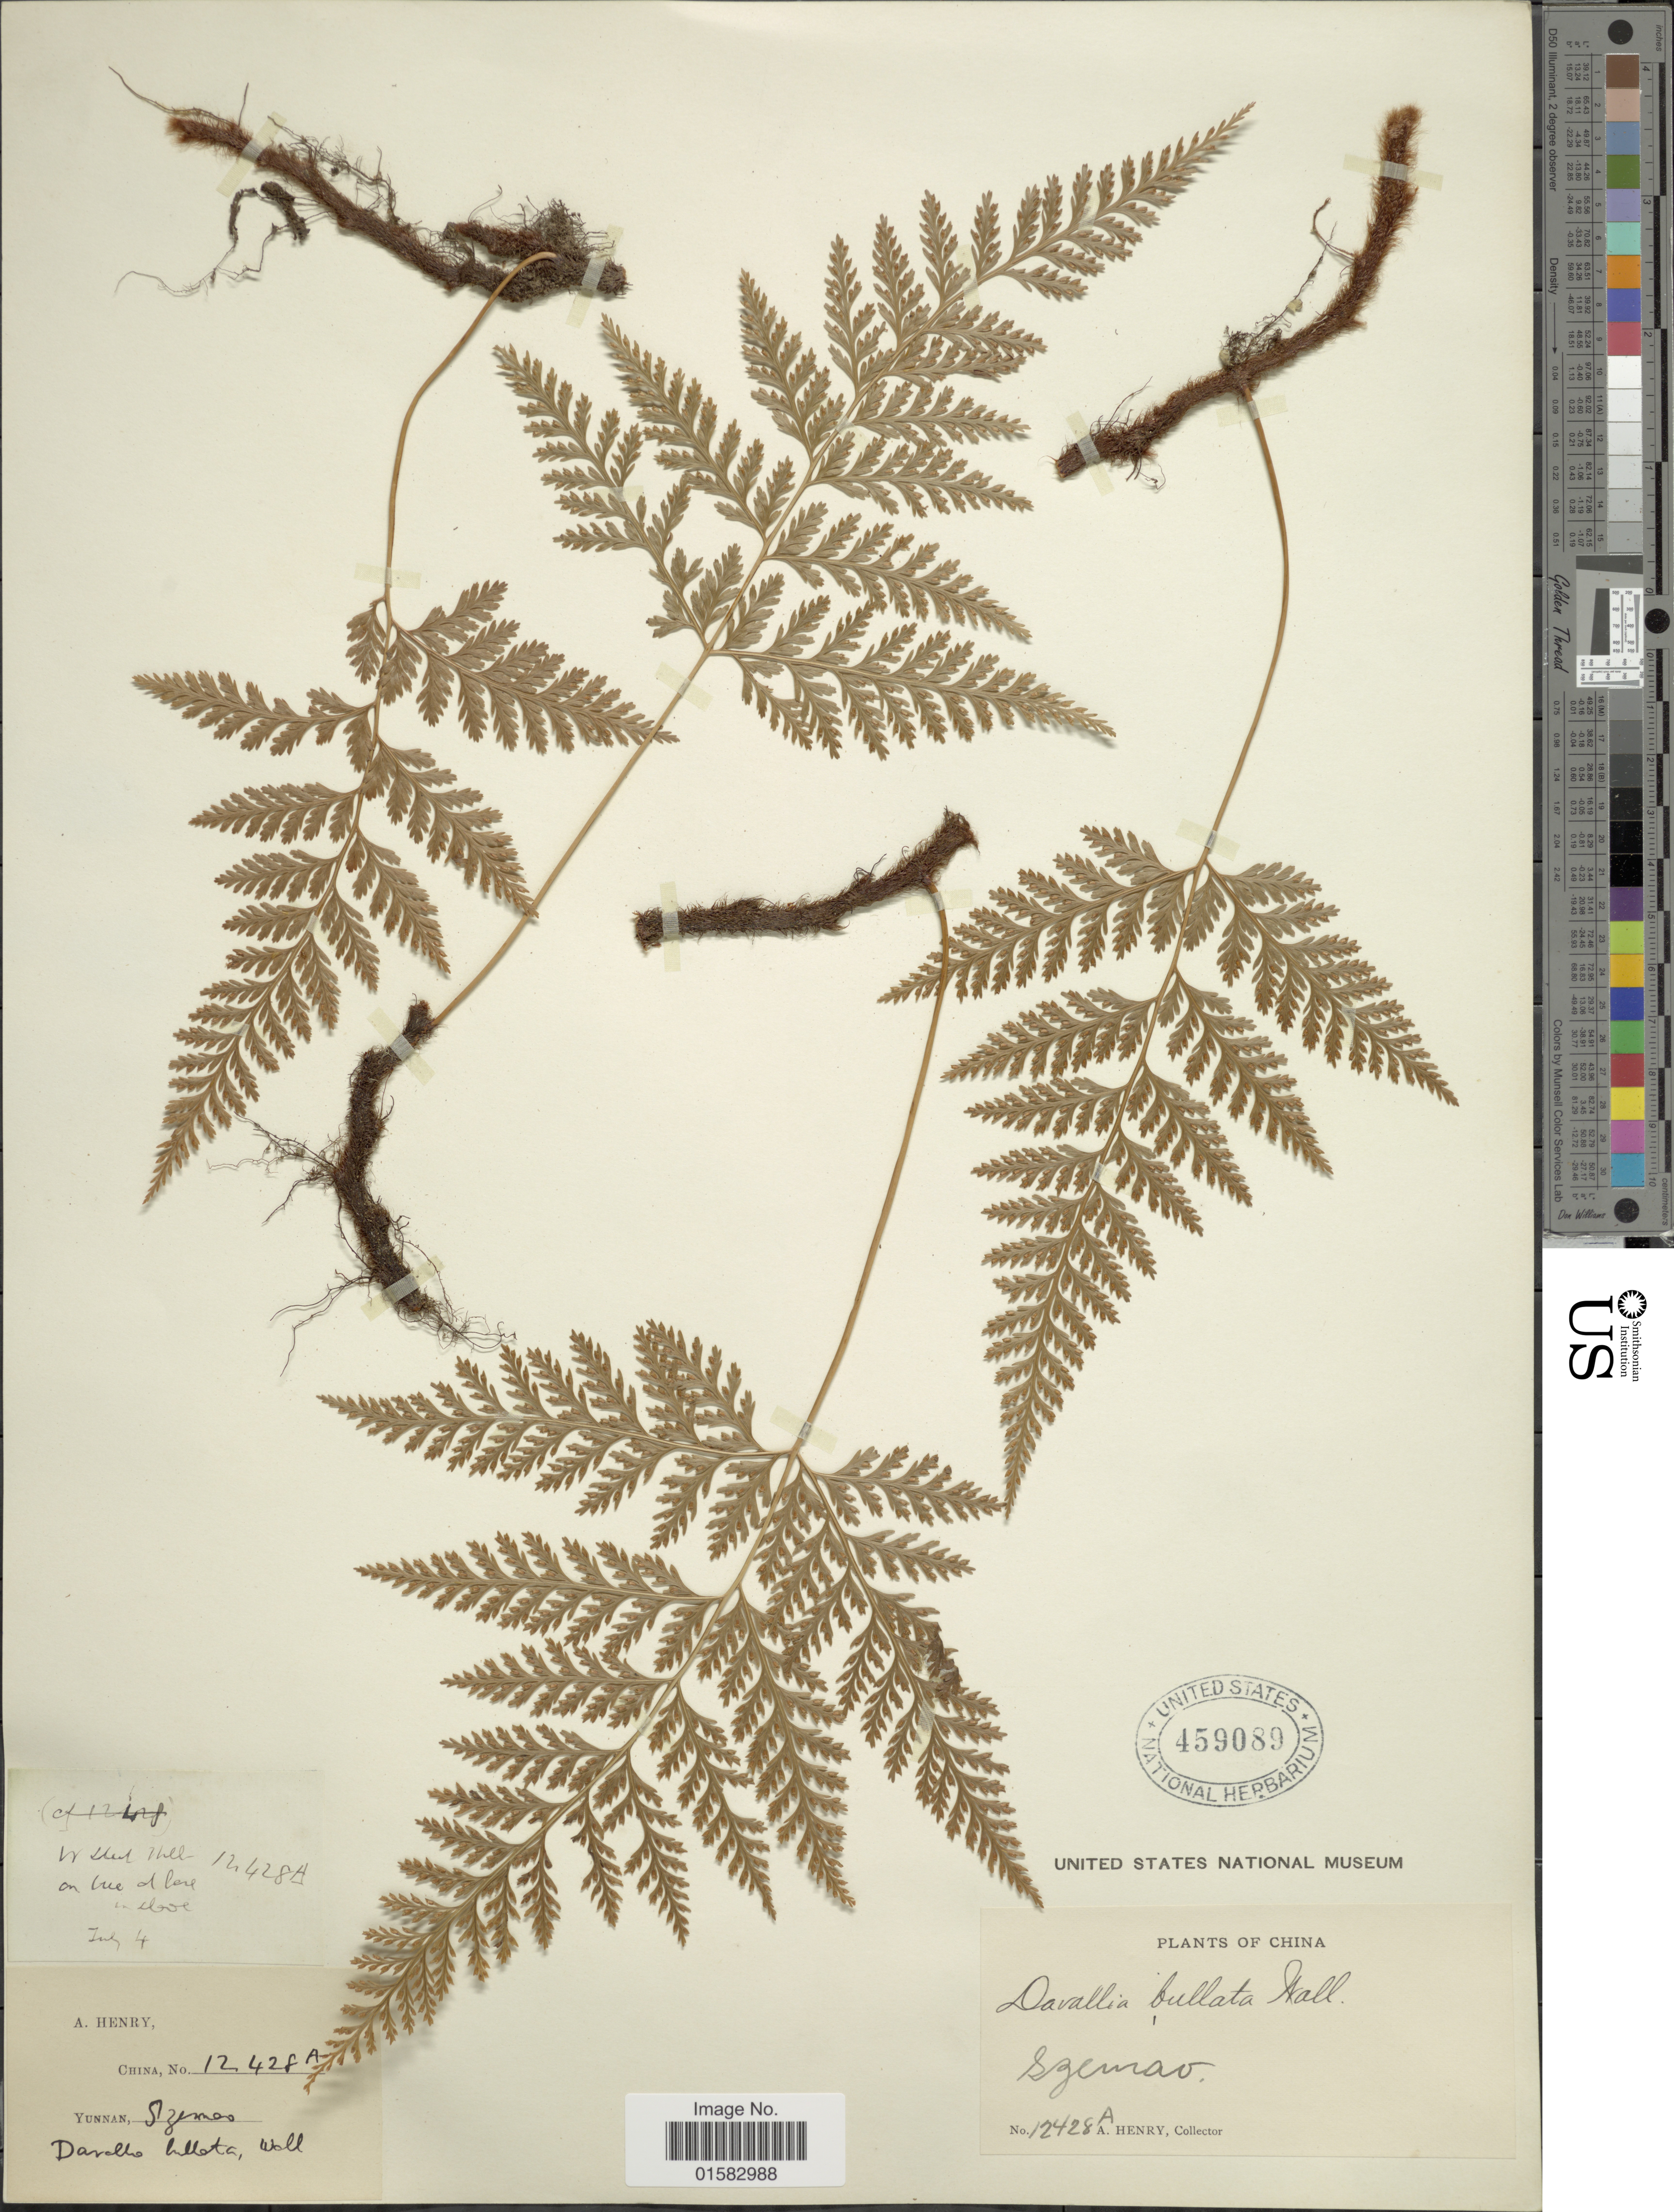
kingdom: Plantae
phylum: Tracheophyta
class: Polypodiopsida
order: Polypodiales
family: Davalliaceae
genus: Davallia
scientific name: Davallia trichomanoides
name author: Blume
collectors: A. Henry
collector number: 12428 A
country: China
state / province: Yunnan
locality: Szemao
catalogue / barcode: US 459089